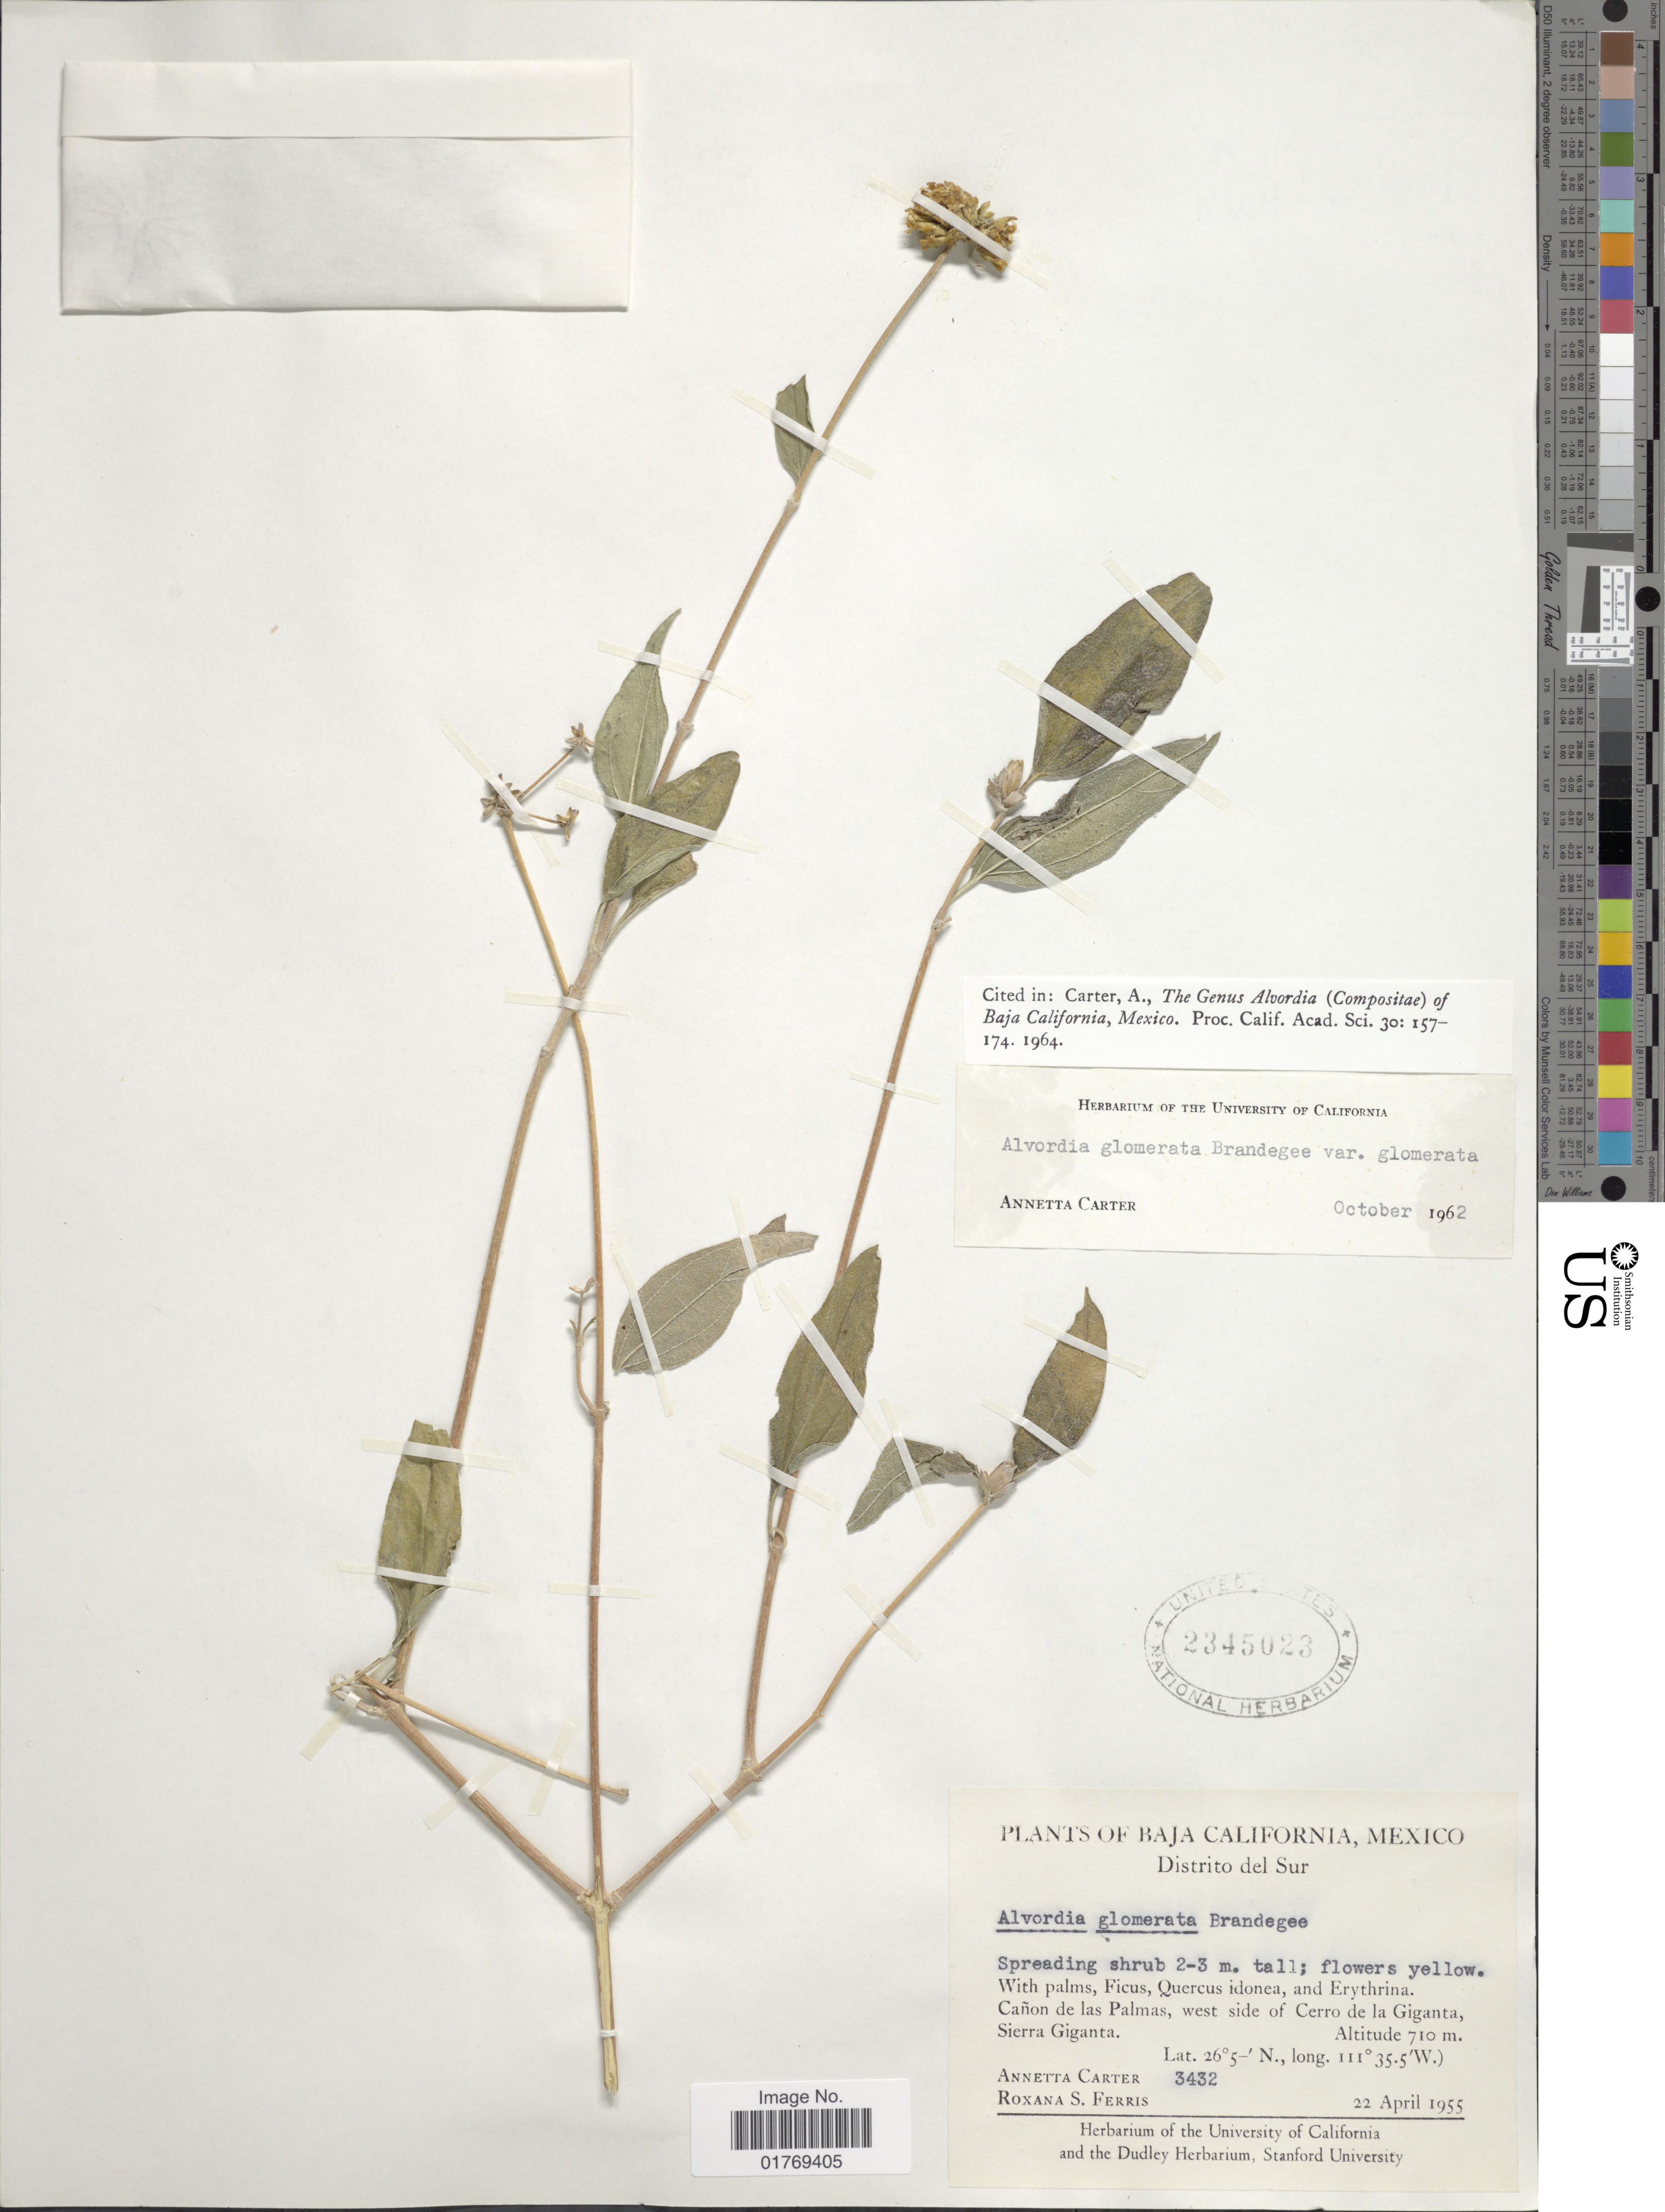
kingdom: Plantae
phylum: Tracheophyta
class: Magnoliopsida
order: Asterales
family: Asteraceae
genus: Alvordia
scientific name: Alvordia glomerata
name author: Brandegee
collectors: A. Carter & R. S. Ferris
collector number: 3432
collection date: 1955-04-22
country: Mexico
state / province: Baja California Sur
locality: Baja California, Mexico. Distrito del Sur. Cañon de las Palmas, west side of Cerro de la Giganta, Sierra Giganta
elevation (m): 710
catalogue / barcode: US 2345023